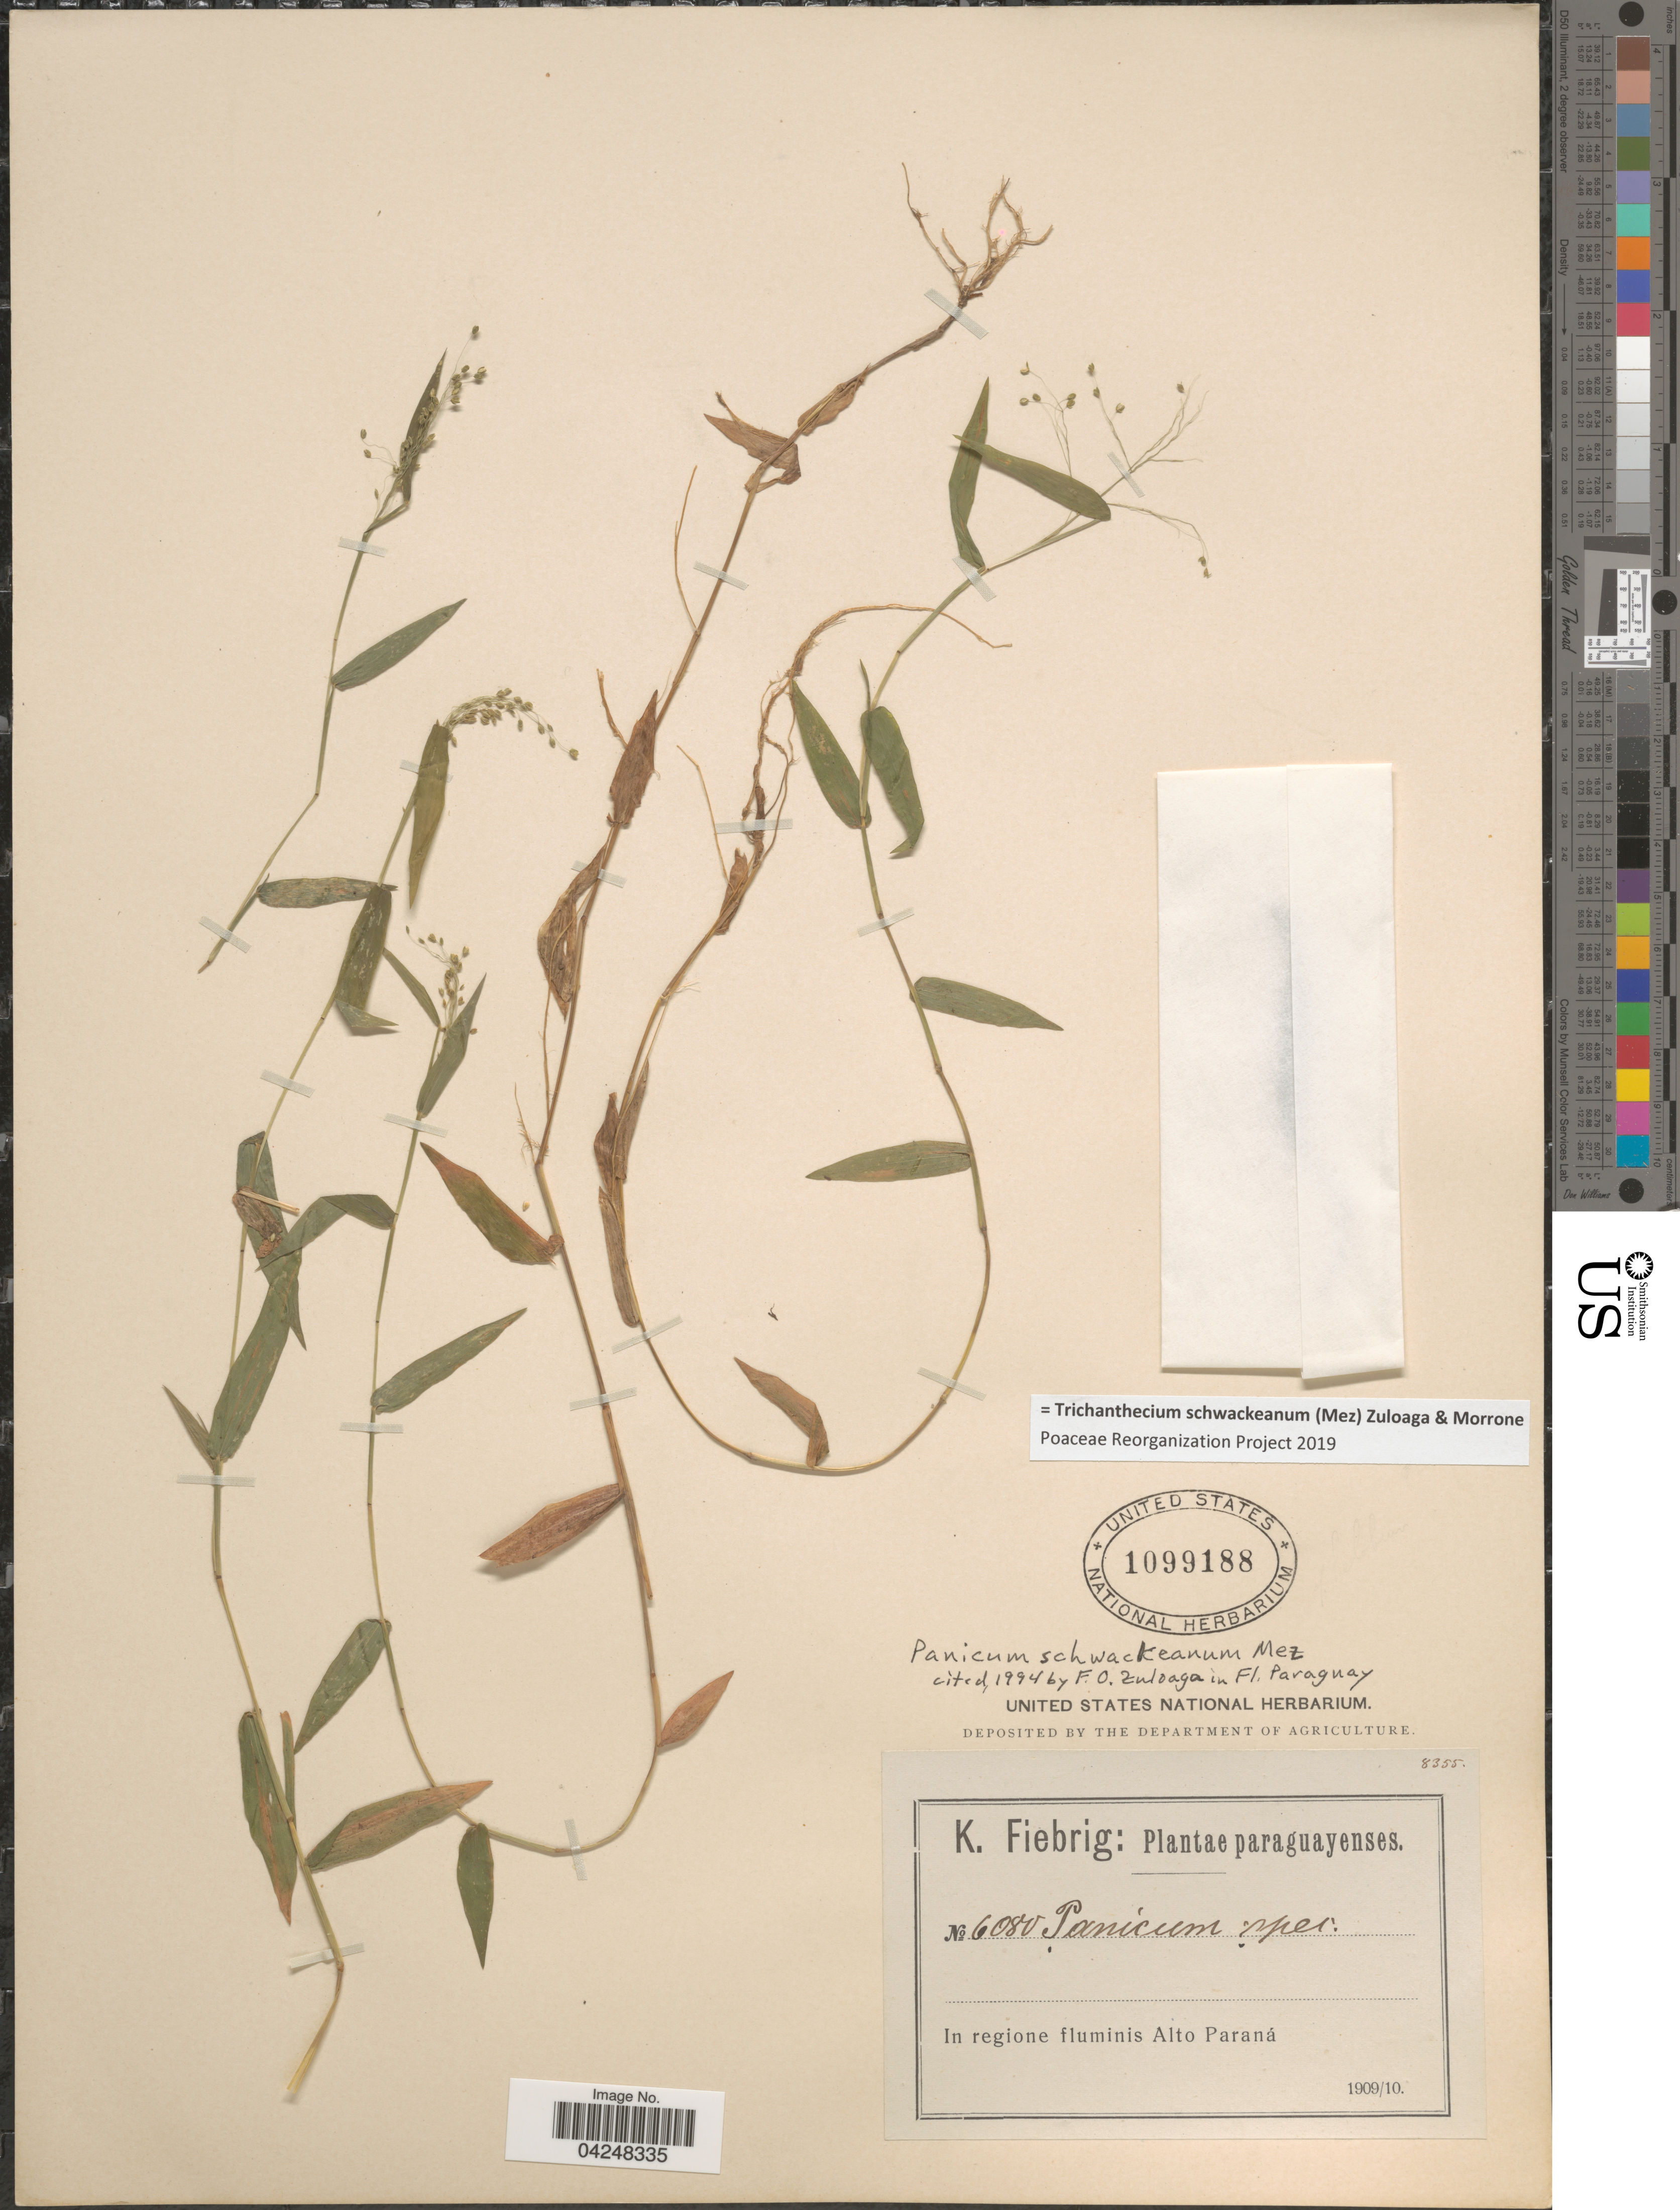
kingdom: Plantae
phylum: Tracheophyta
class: Liliopsida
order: Poales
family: Poaceae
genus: Trichanthecium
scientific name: Trichanthecium schwackeanum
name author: (Mez) Zuloaga & Morrone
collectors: K. Fiebrig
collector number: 6080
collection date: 1909/1910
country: Paraguay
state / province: Alto Parana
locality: In regione fluminis Alto Paraná.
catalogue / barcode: US 1099188